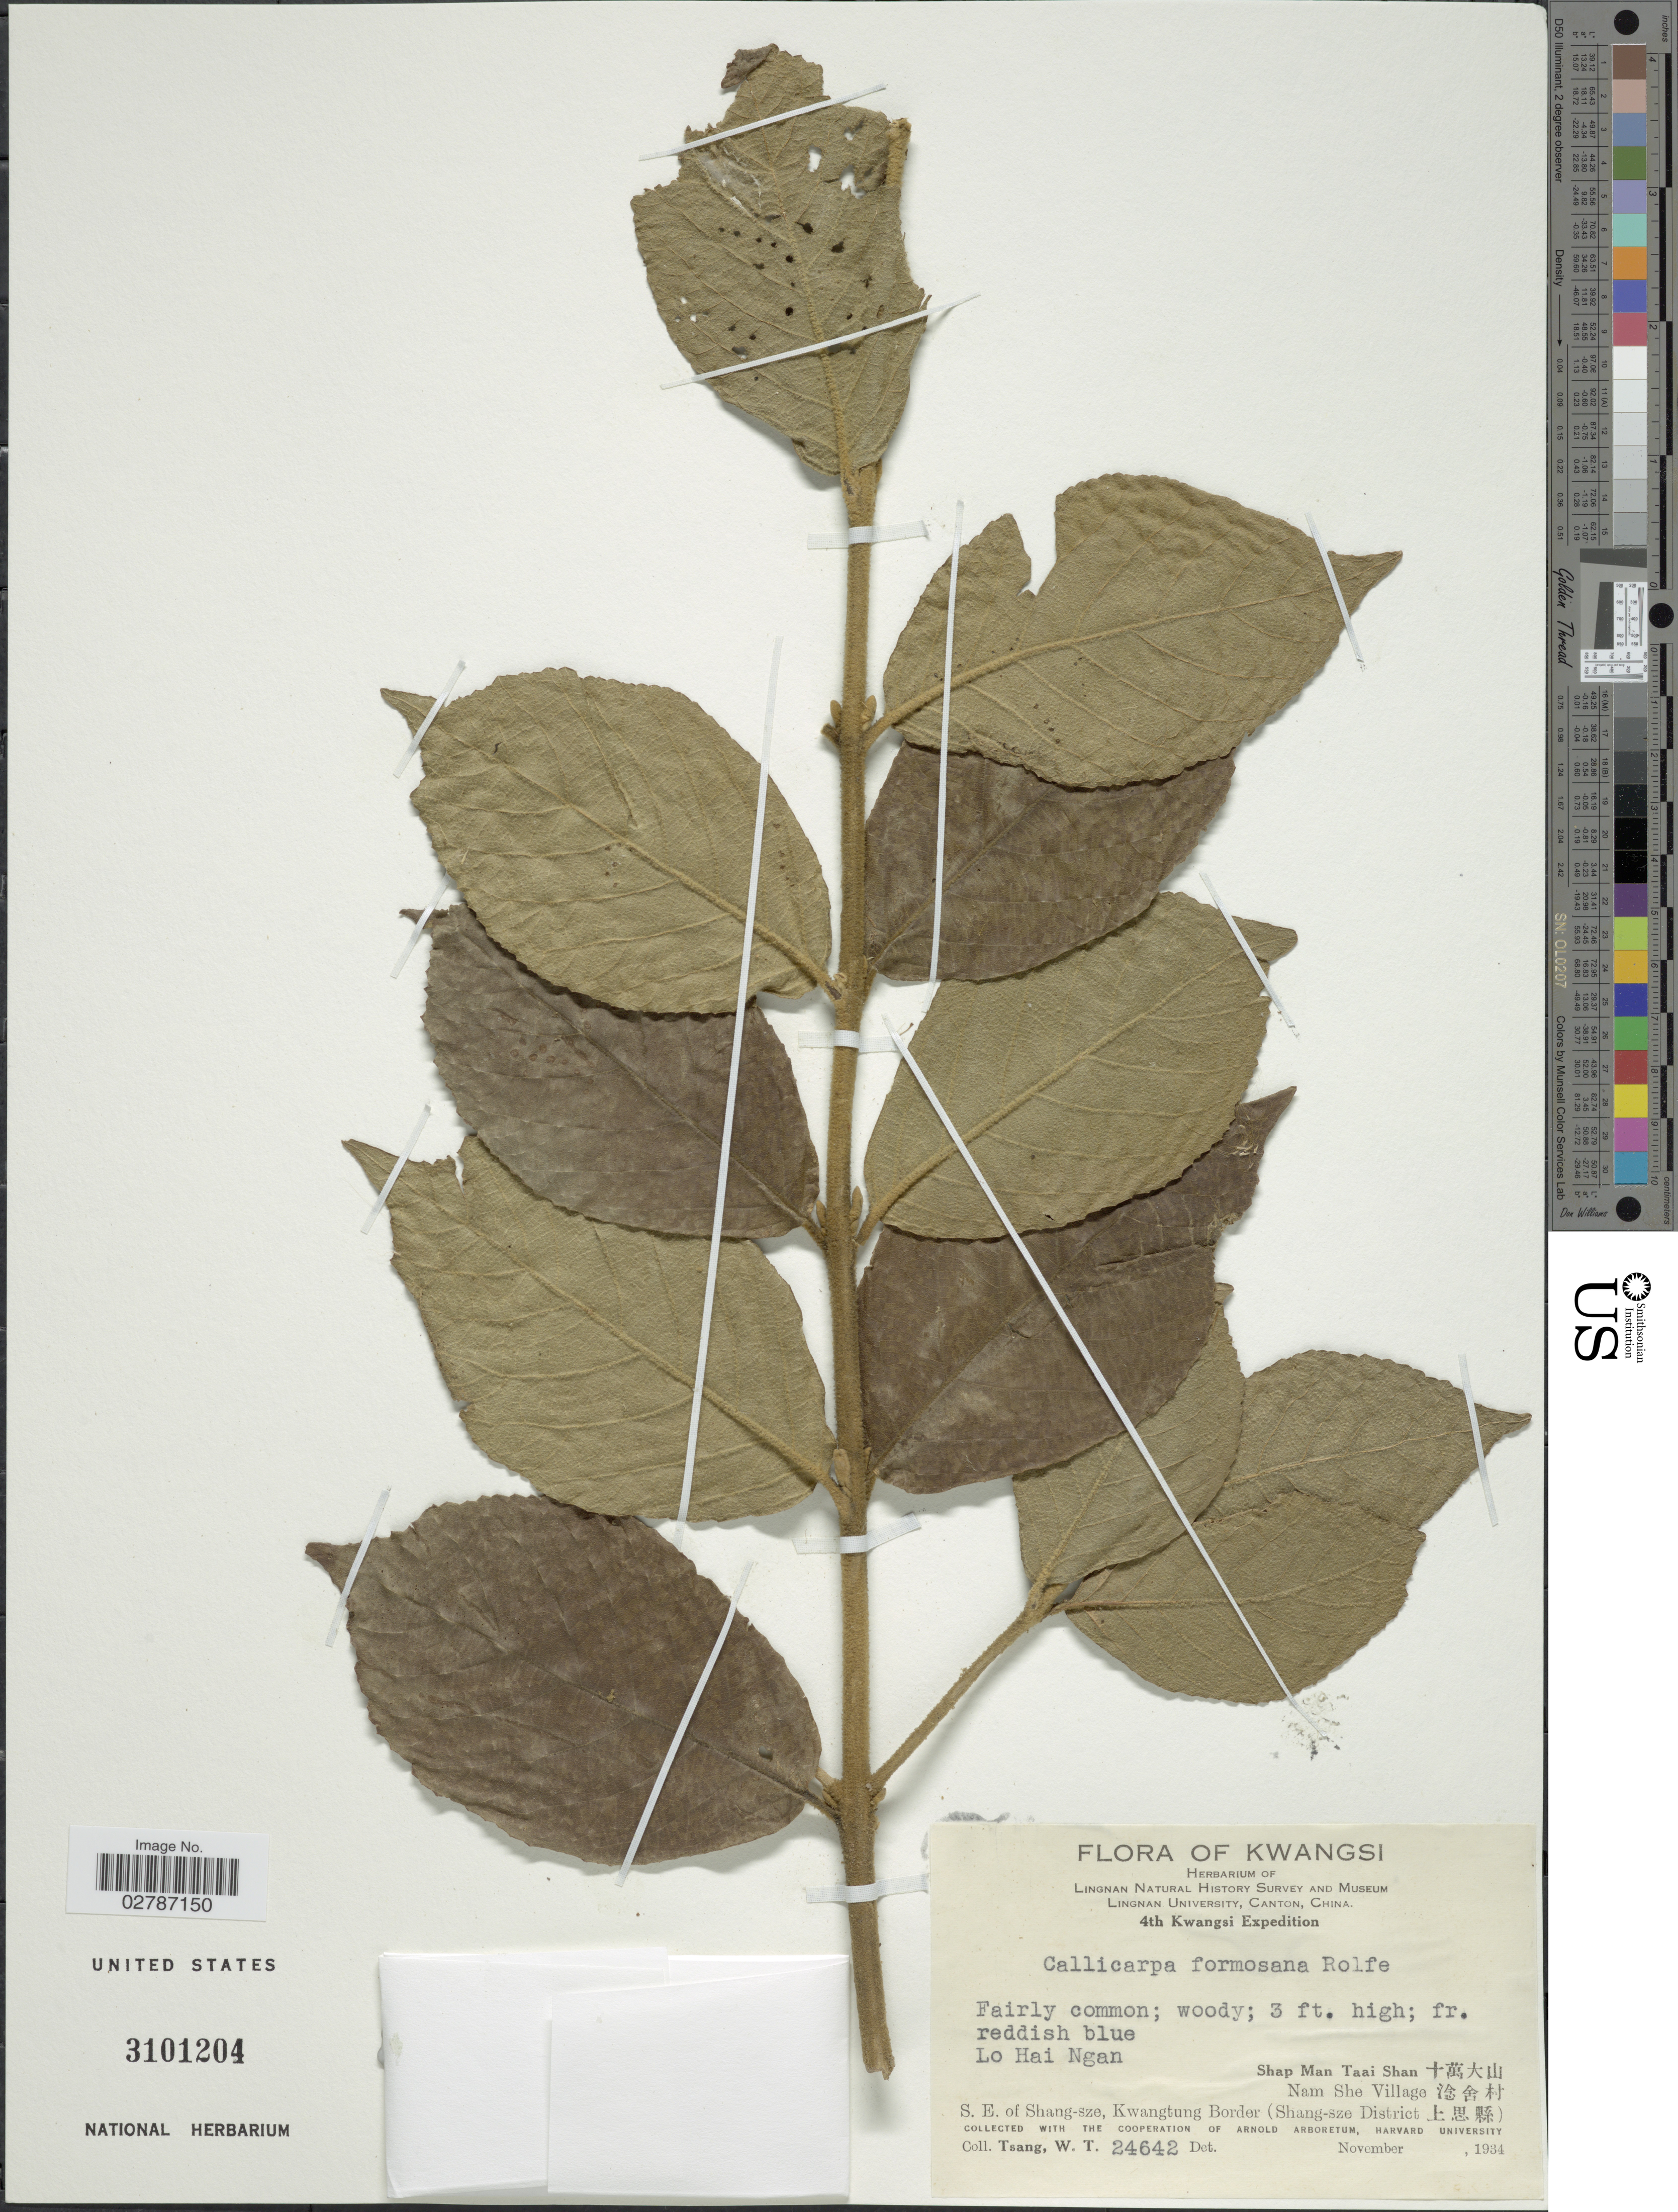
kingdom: Plantae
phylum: Tracheophyta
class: Magnoliopsida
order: Lamiales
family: Lamiaceae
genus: Callicarpa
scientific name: Callicarpa formosana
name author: Rolfe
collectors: W. T. Tsang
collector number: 24642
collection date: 1934-11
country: China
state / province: Guangxi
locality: Kwangsi. Lo Hai Ngan. Shap Man Taai Shan. Nam She Village. S.E. of Shang-sze, Kwangtung Border (Shang-sze District).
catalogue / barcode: US 3101204